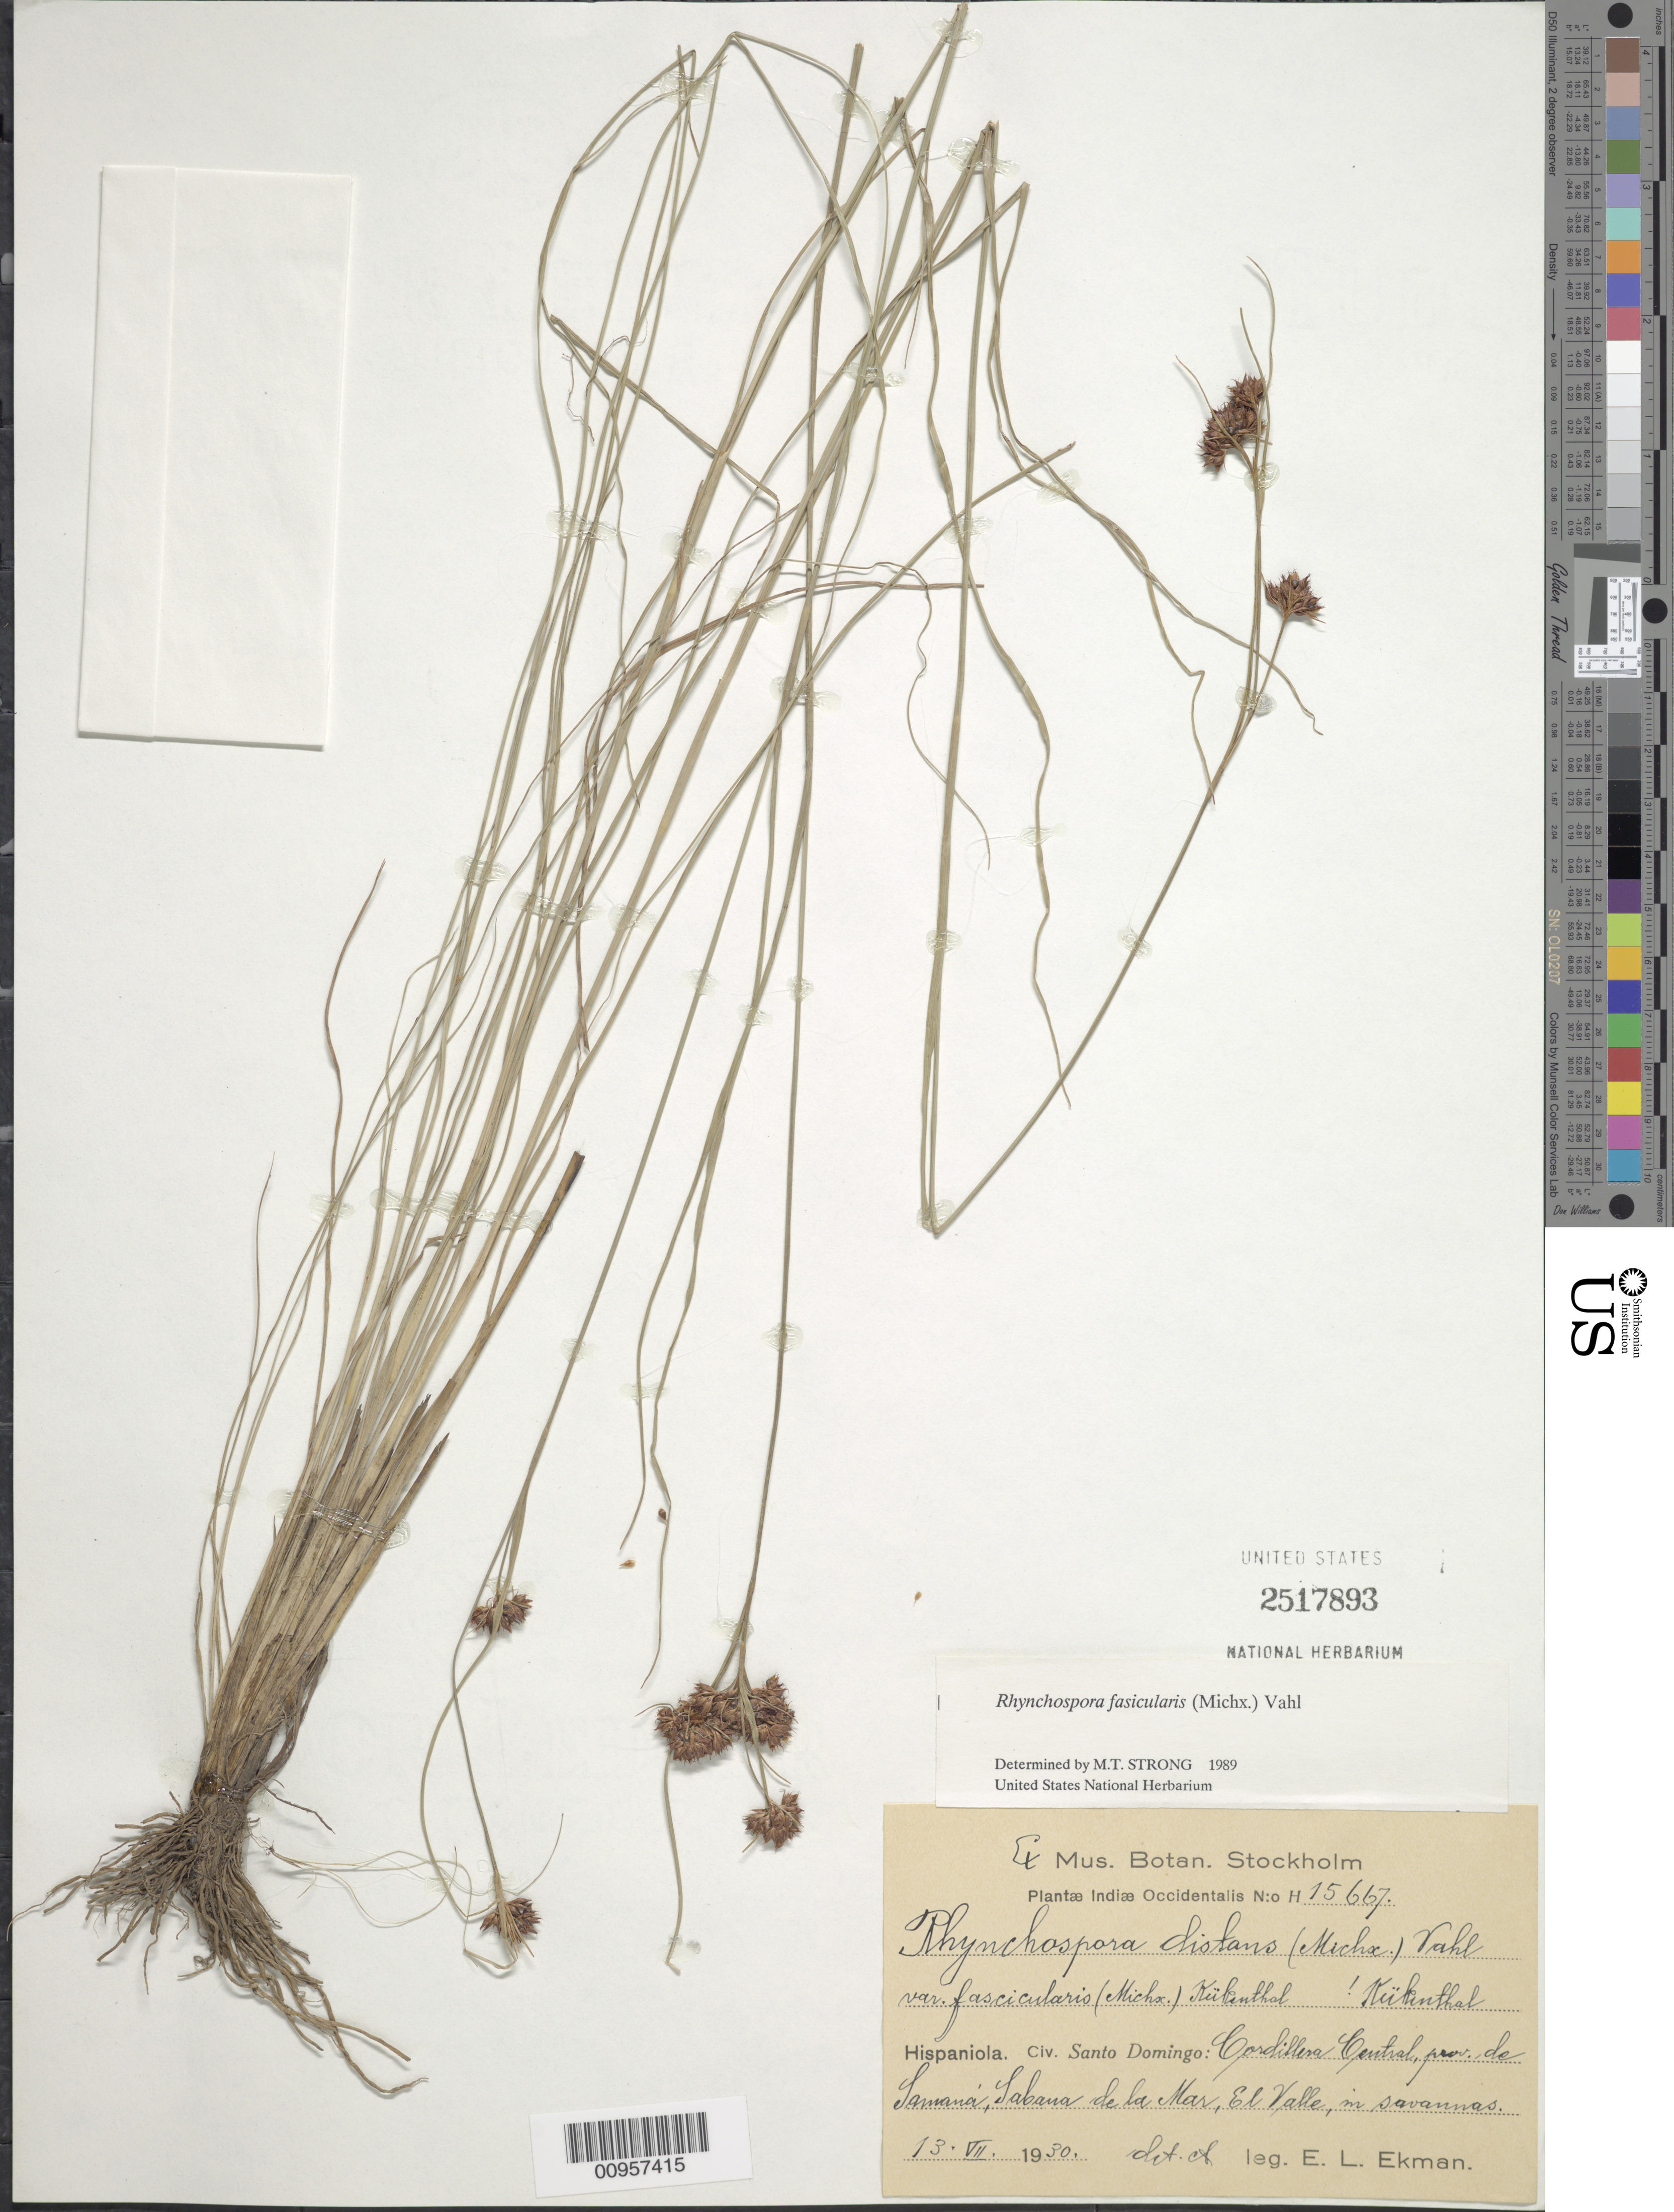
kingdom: Plantae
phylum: Tracheophyta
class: Liliopsida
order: Poales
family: Cyperaceae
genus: Rhynchospora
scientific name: Rhynchospora fascicularis subsp. fascicularis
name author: (Michx.) Vahl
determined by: Strong, M. T., (US), Smithsonian Institution - National Museum of Natural History (UNITED STATES)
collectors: E. L. Ekman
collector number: H 15667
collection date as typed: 13 Jul 1930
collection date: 1930-07-13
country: Dominican Republic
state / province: Samaná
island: Hispaniola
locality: Cordillera Central, Sabana de la Mar, El Valle, in savannas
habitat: In savannas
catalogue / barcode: US 2517893